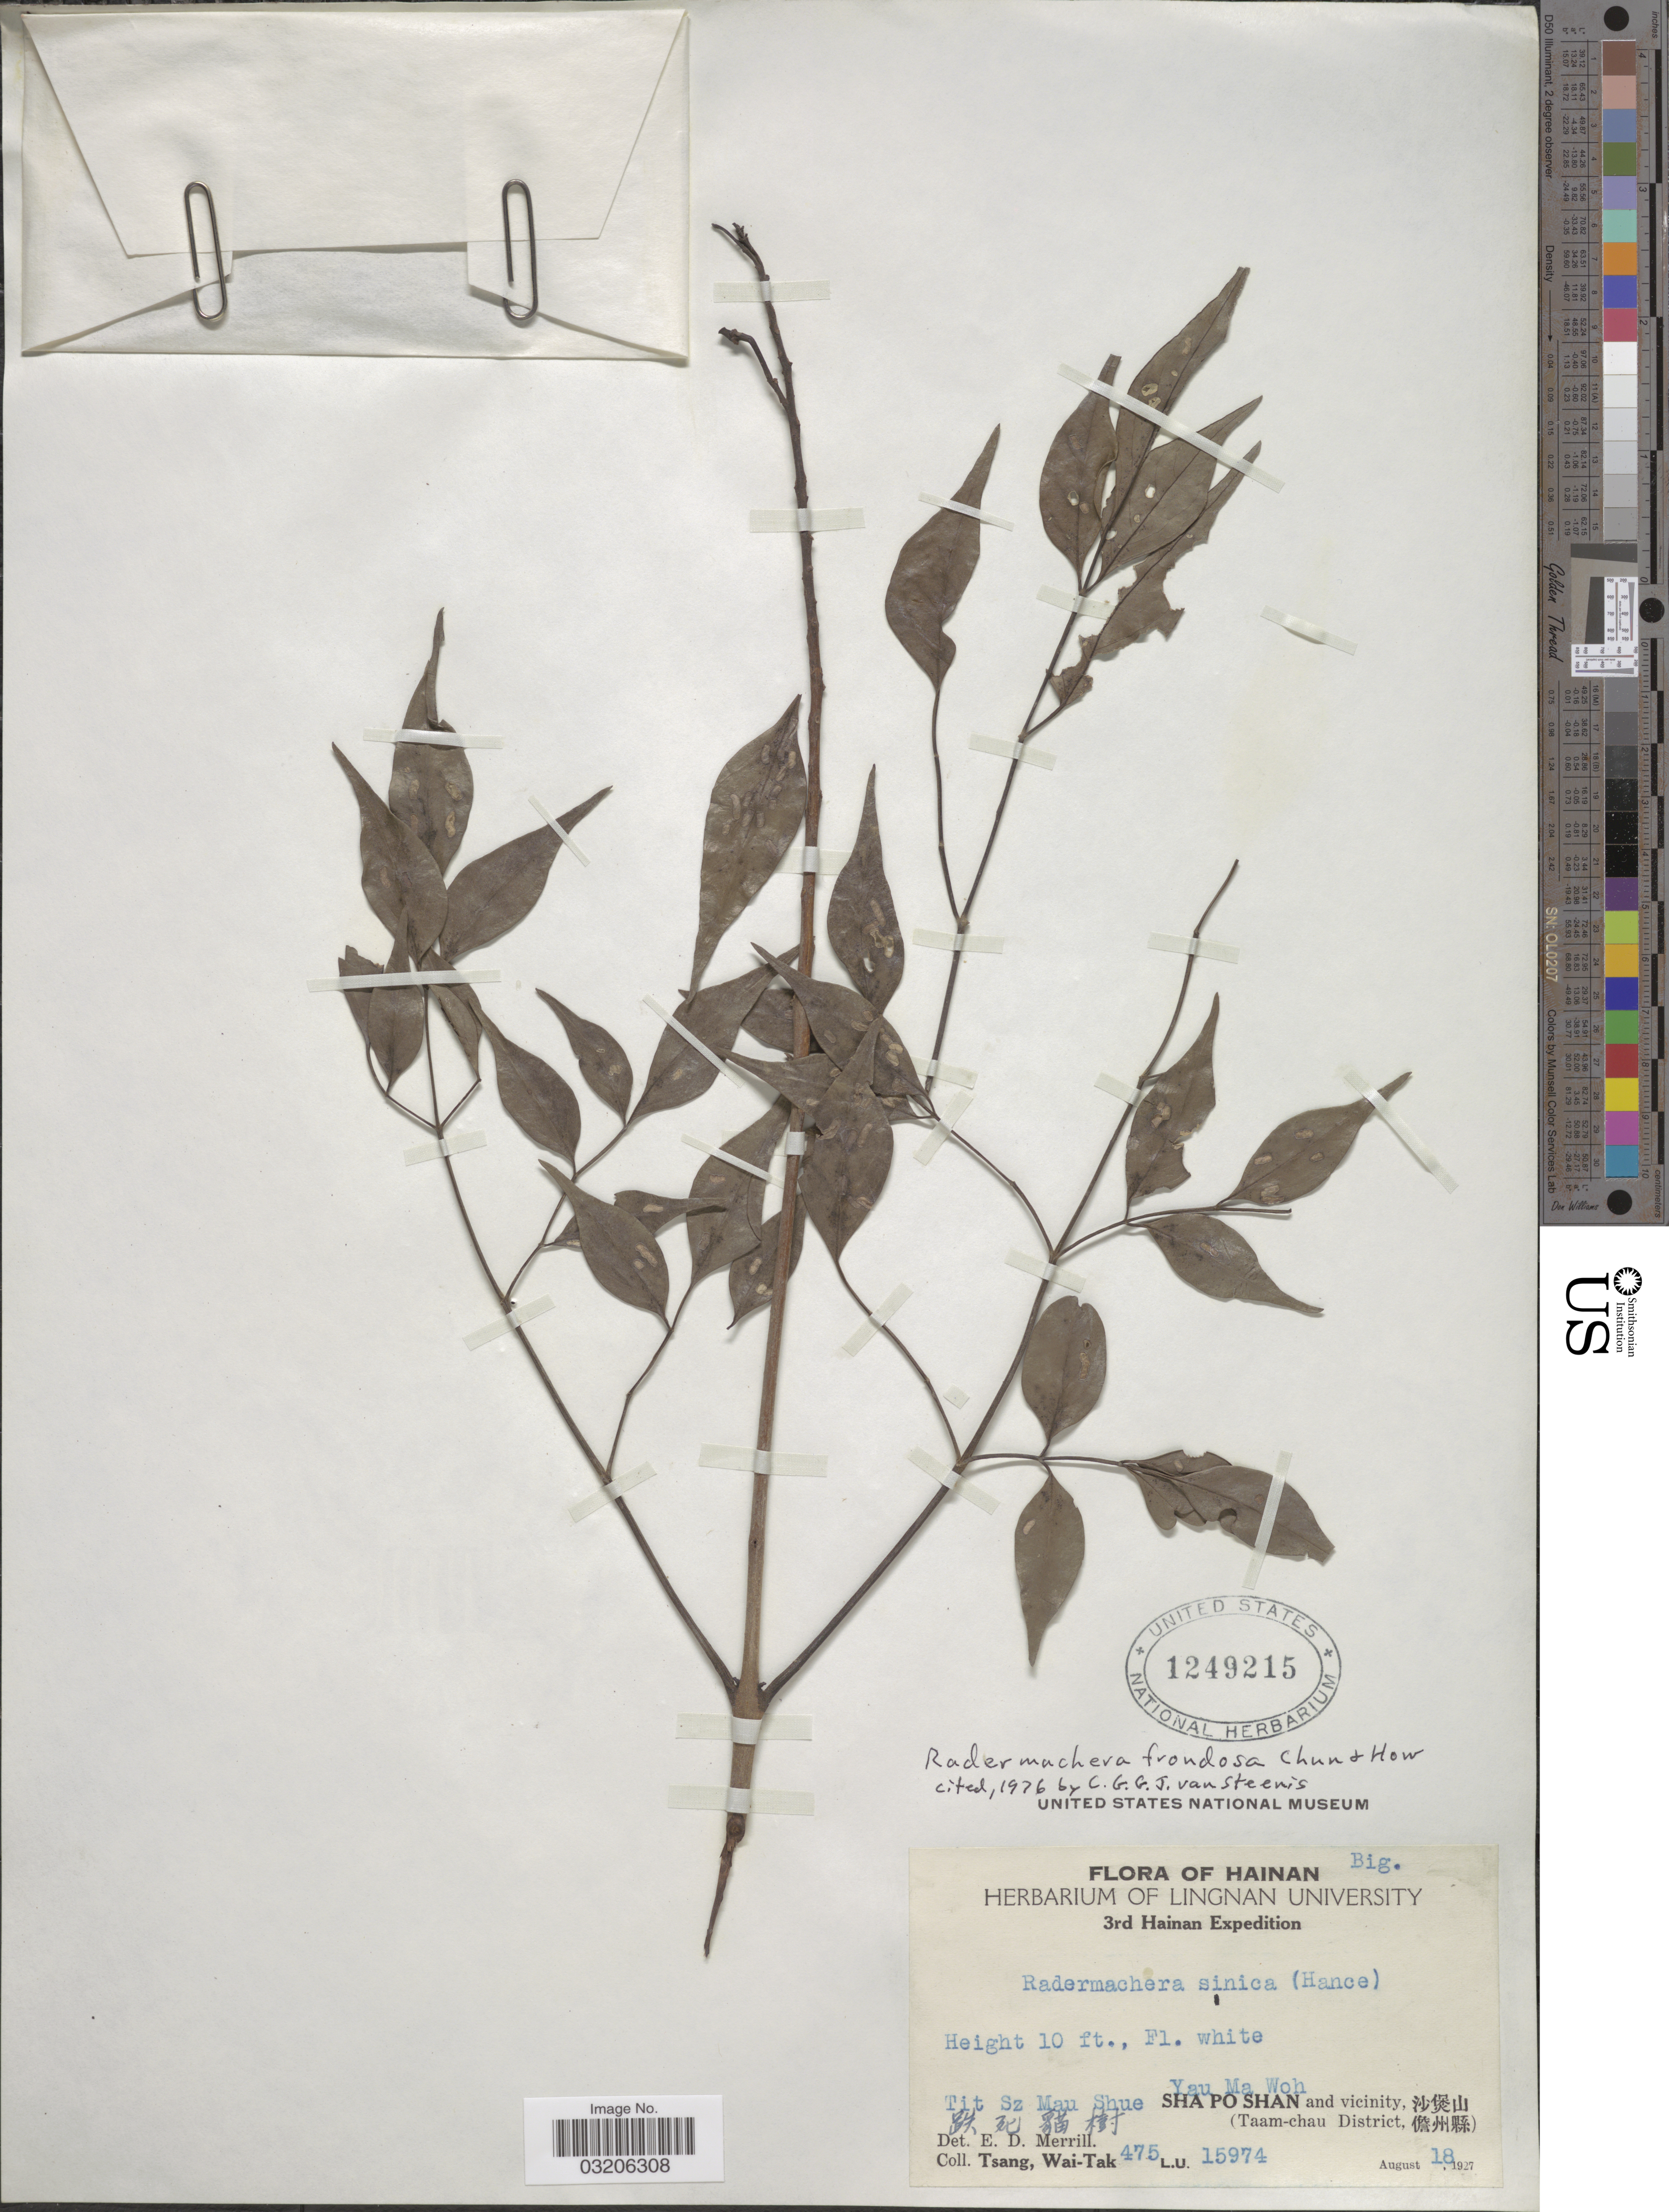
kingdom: Plantae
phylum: Tracheophyta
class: Magnoliopsida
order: Lamiales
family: Bignoniaceae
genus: Radermachera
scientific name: Radermachera frondosa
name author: Chun & F.C. How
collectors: W. T. Tsang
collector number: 475 L.U.15974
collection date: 1927-08-18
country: China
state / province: Hainan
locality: Yau Ma Woh, Tit Sz Mau Shue, Sha Po Shan and vicinity, X. (Taam-chau District, X).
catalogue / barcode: US 1249215